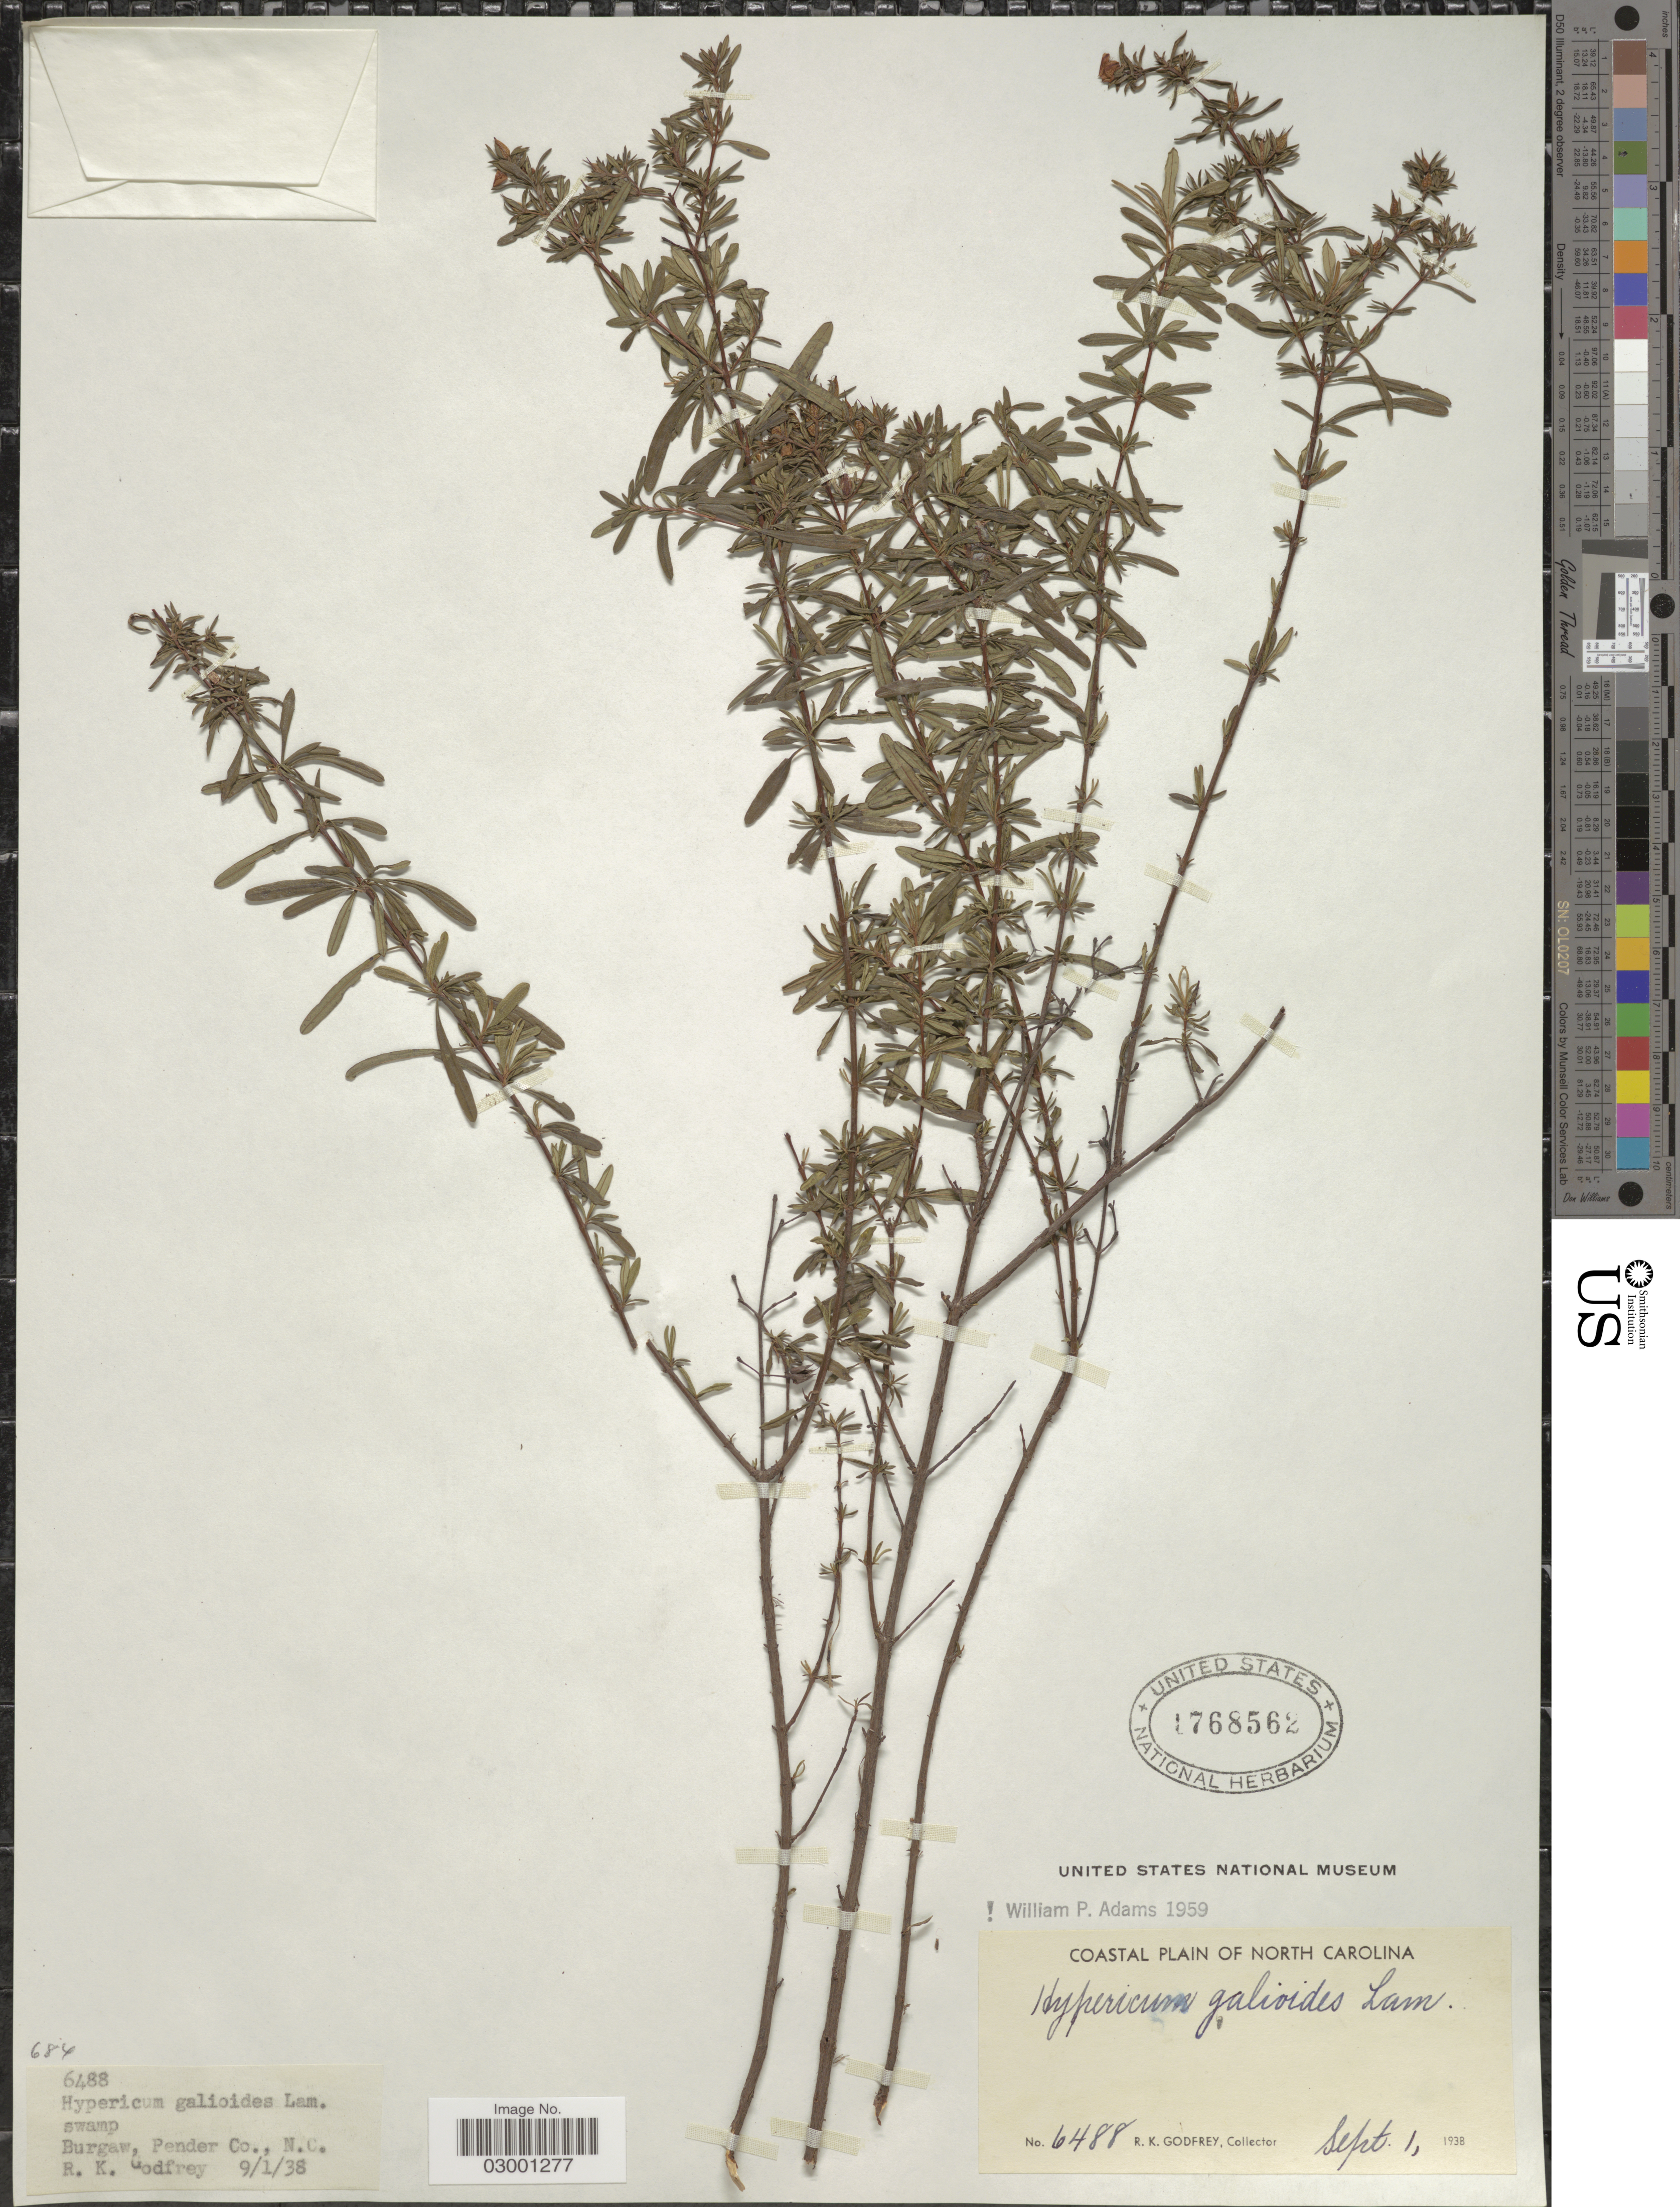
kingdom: Plantae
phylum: Tracheophyta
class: Magnoliopsida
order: Malpighiales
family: Hypericaceae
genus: Hypericum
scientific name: Hypericum galioides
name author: Lam.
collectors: R. K. Godfrey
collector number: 6488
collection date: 1938-09-01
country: United States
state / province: North Carolina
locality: Coastal Plain of North Carolina. Burgaw, Pender Co.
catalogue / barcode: US 1768562